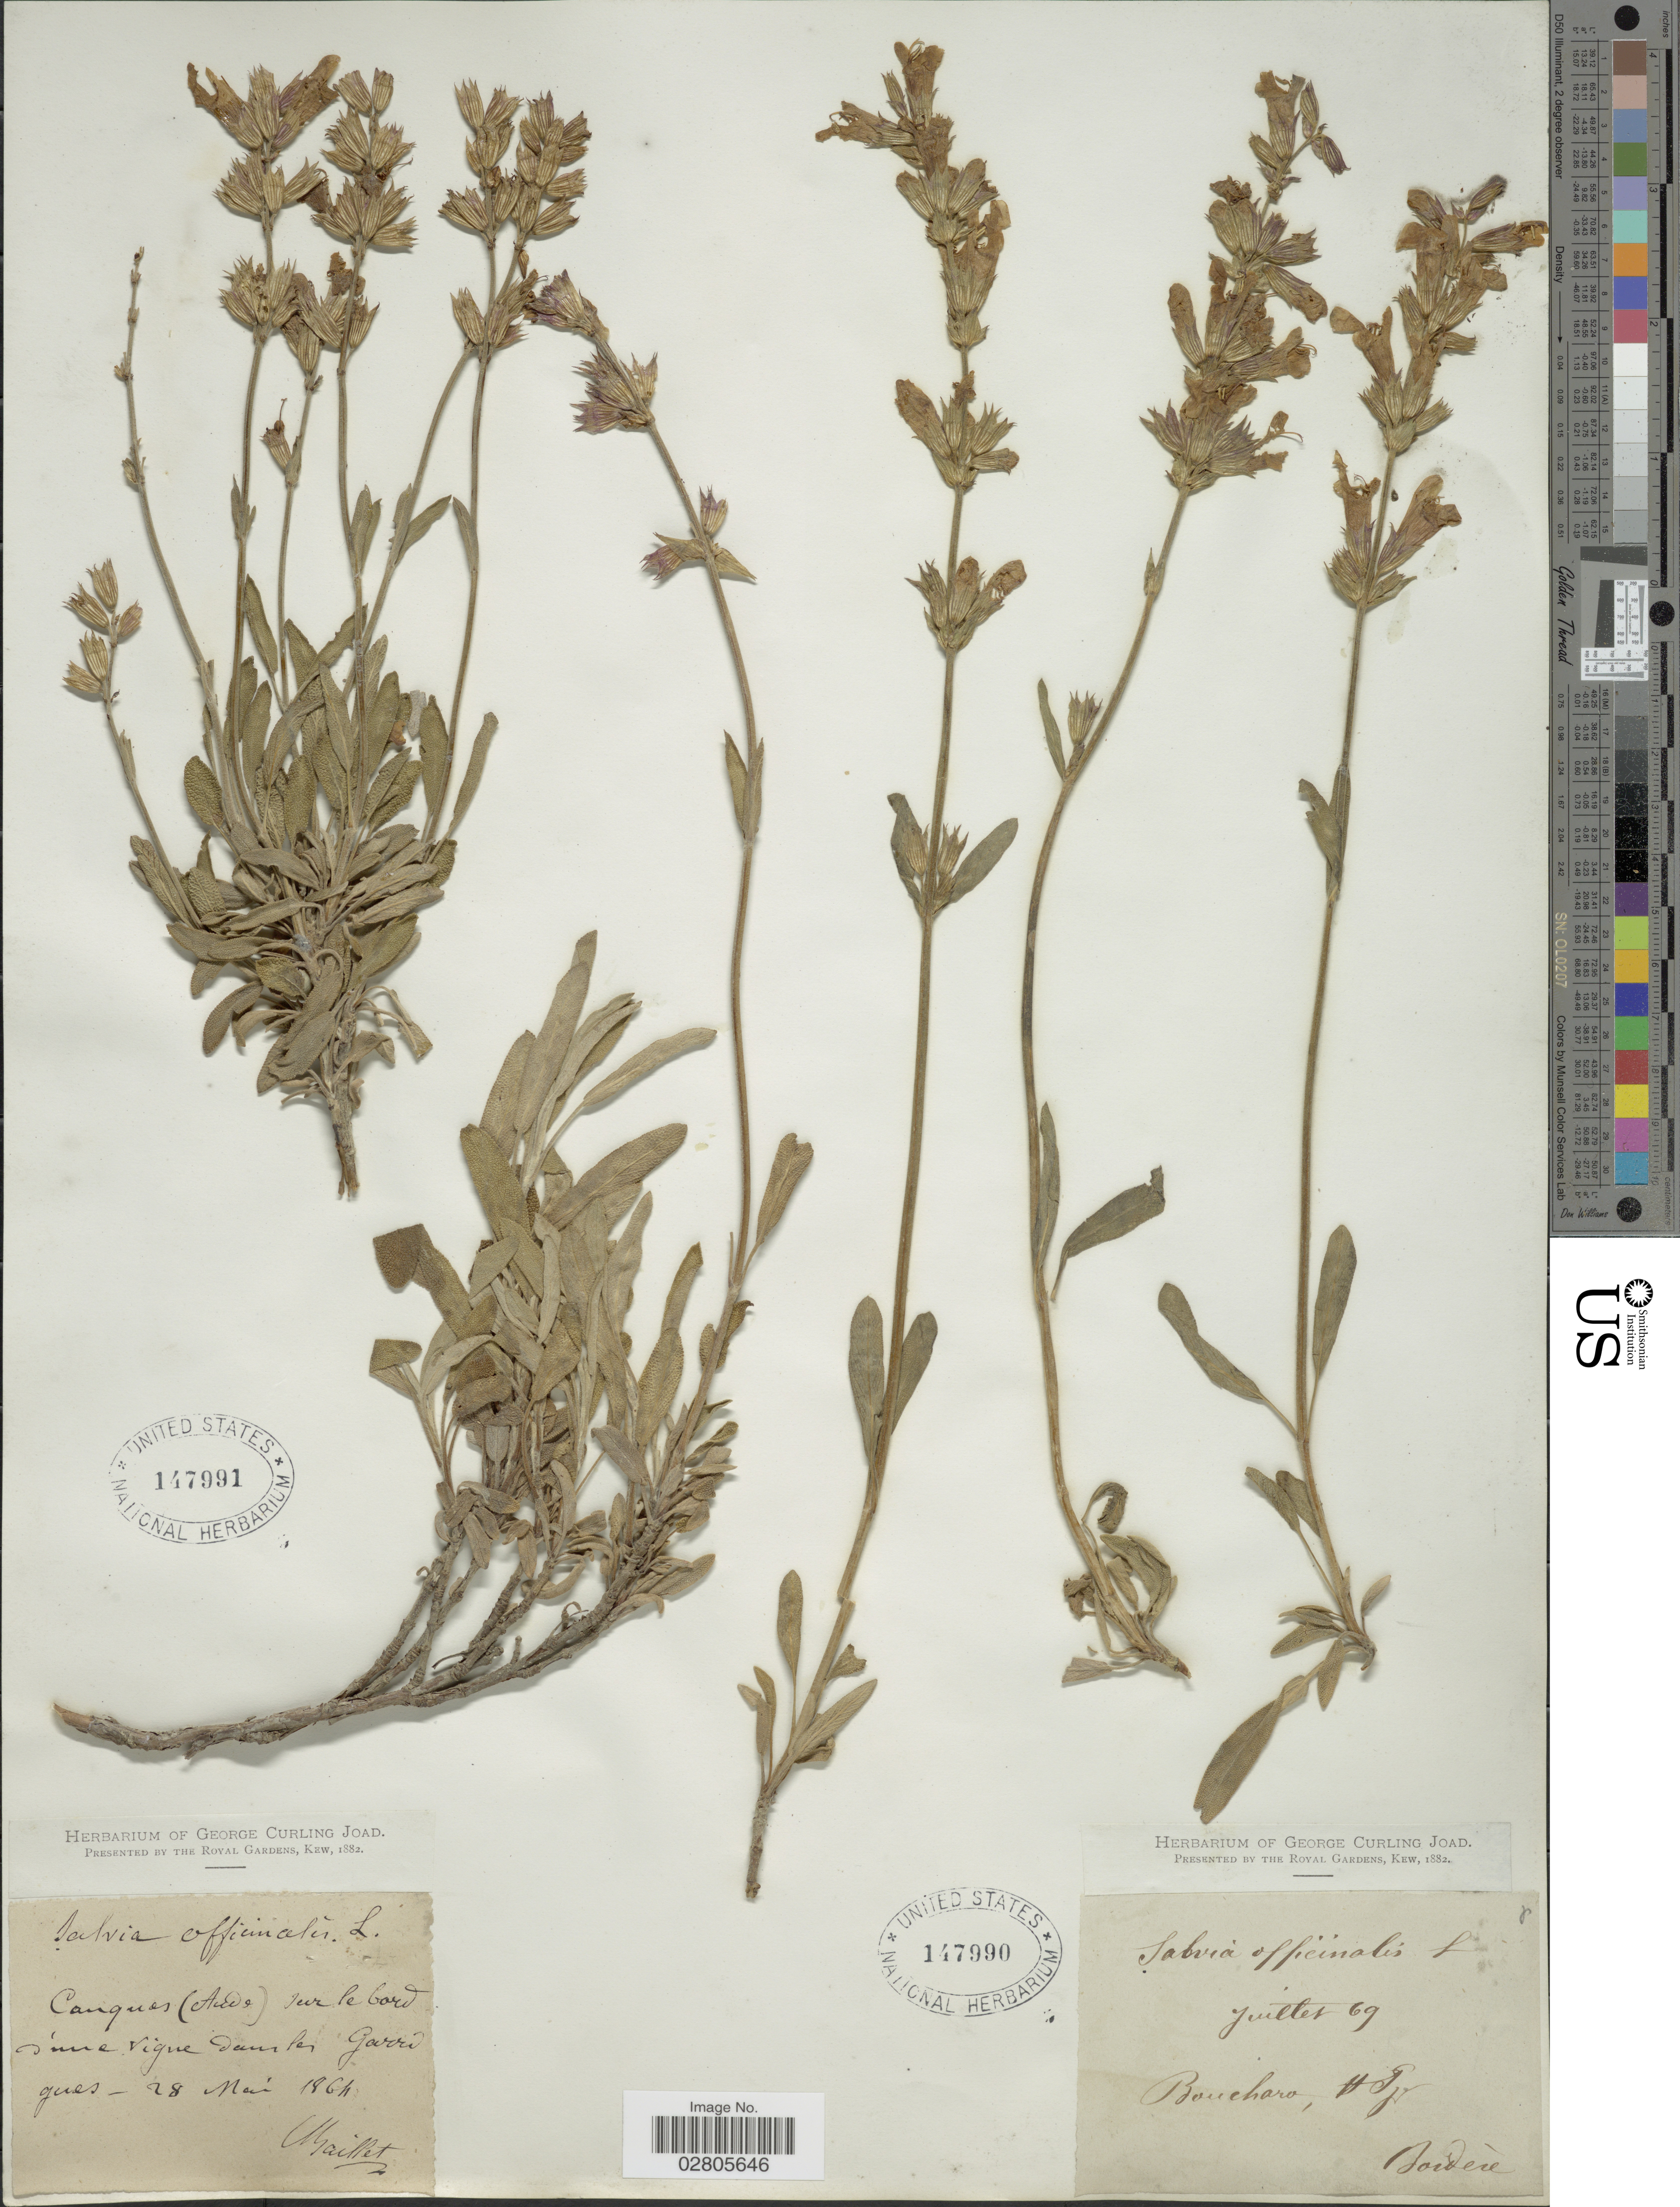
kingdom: Plantae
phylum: Tracheophyta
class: Magnoliopsida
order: Lamiales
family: Lamiaceae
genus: Salvia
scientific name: Salvia officinalis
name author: L.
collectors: -. Bordère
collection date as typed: Transcribed d/m/y: /7/69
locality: Boucharo, Hg [interpreted].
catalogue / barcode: US 147990-2